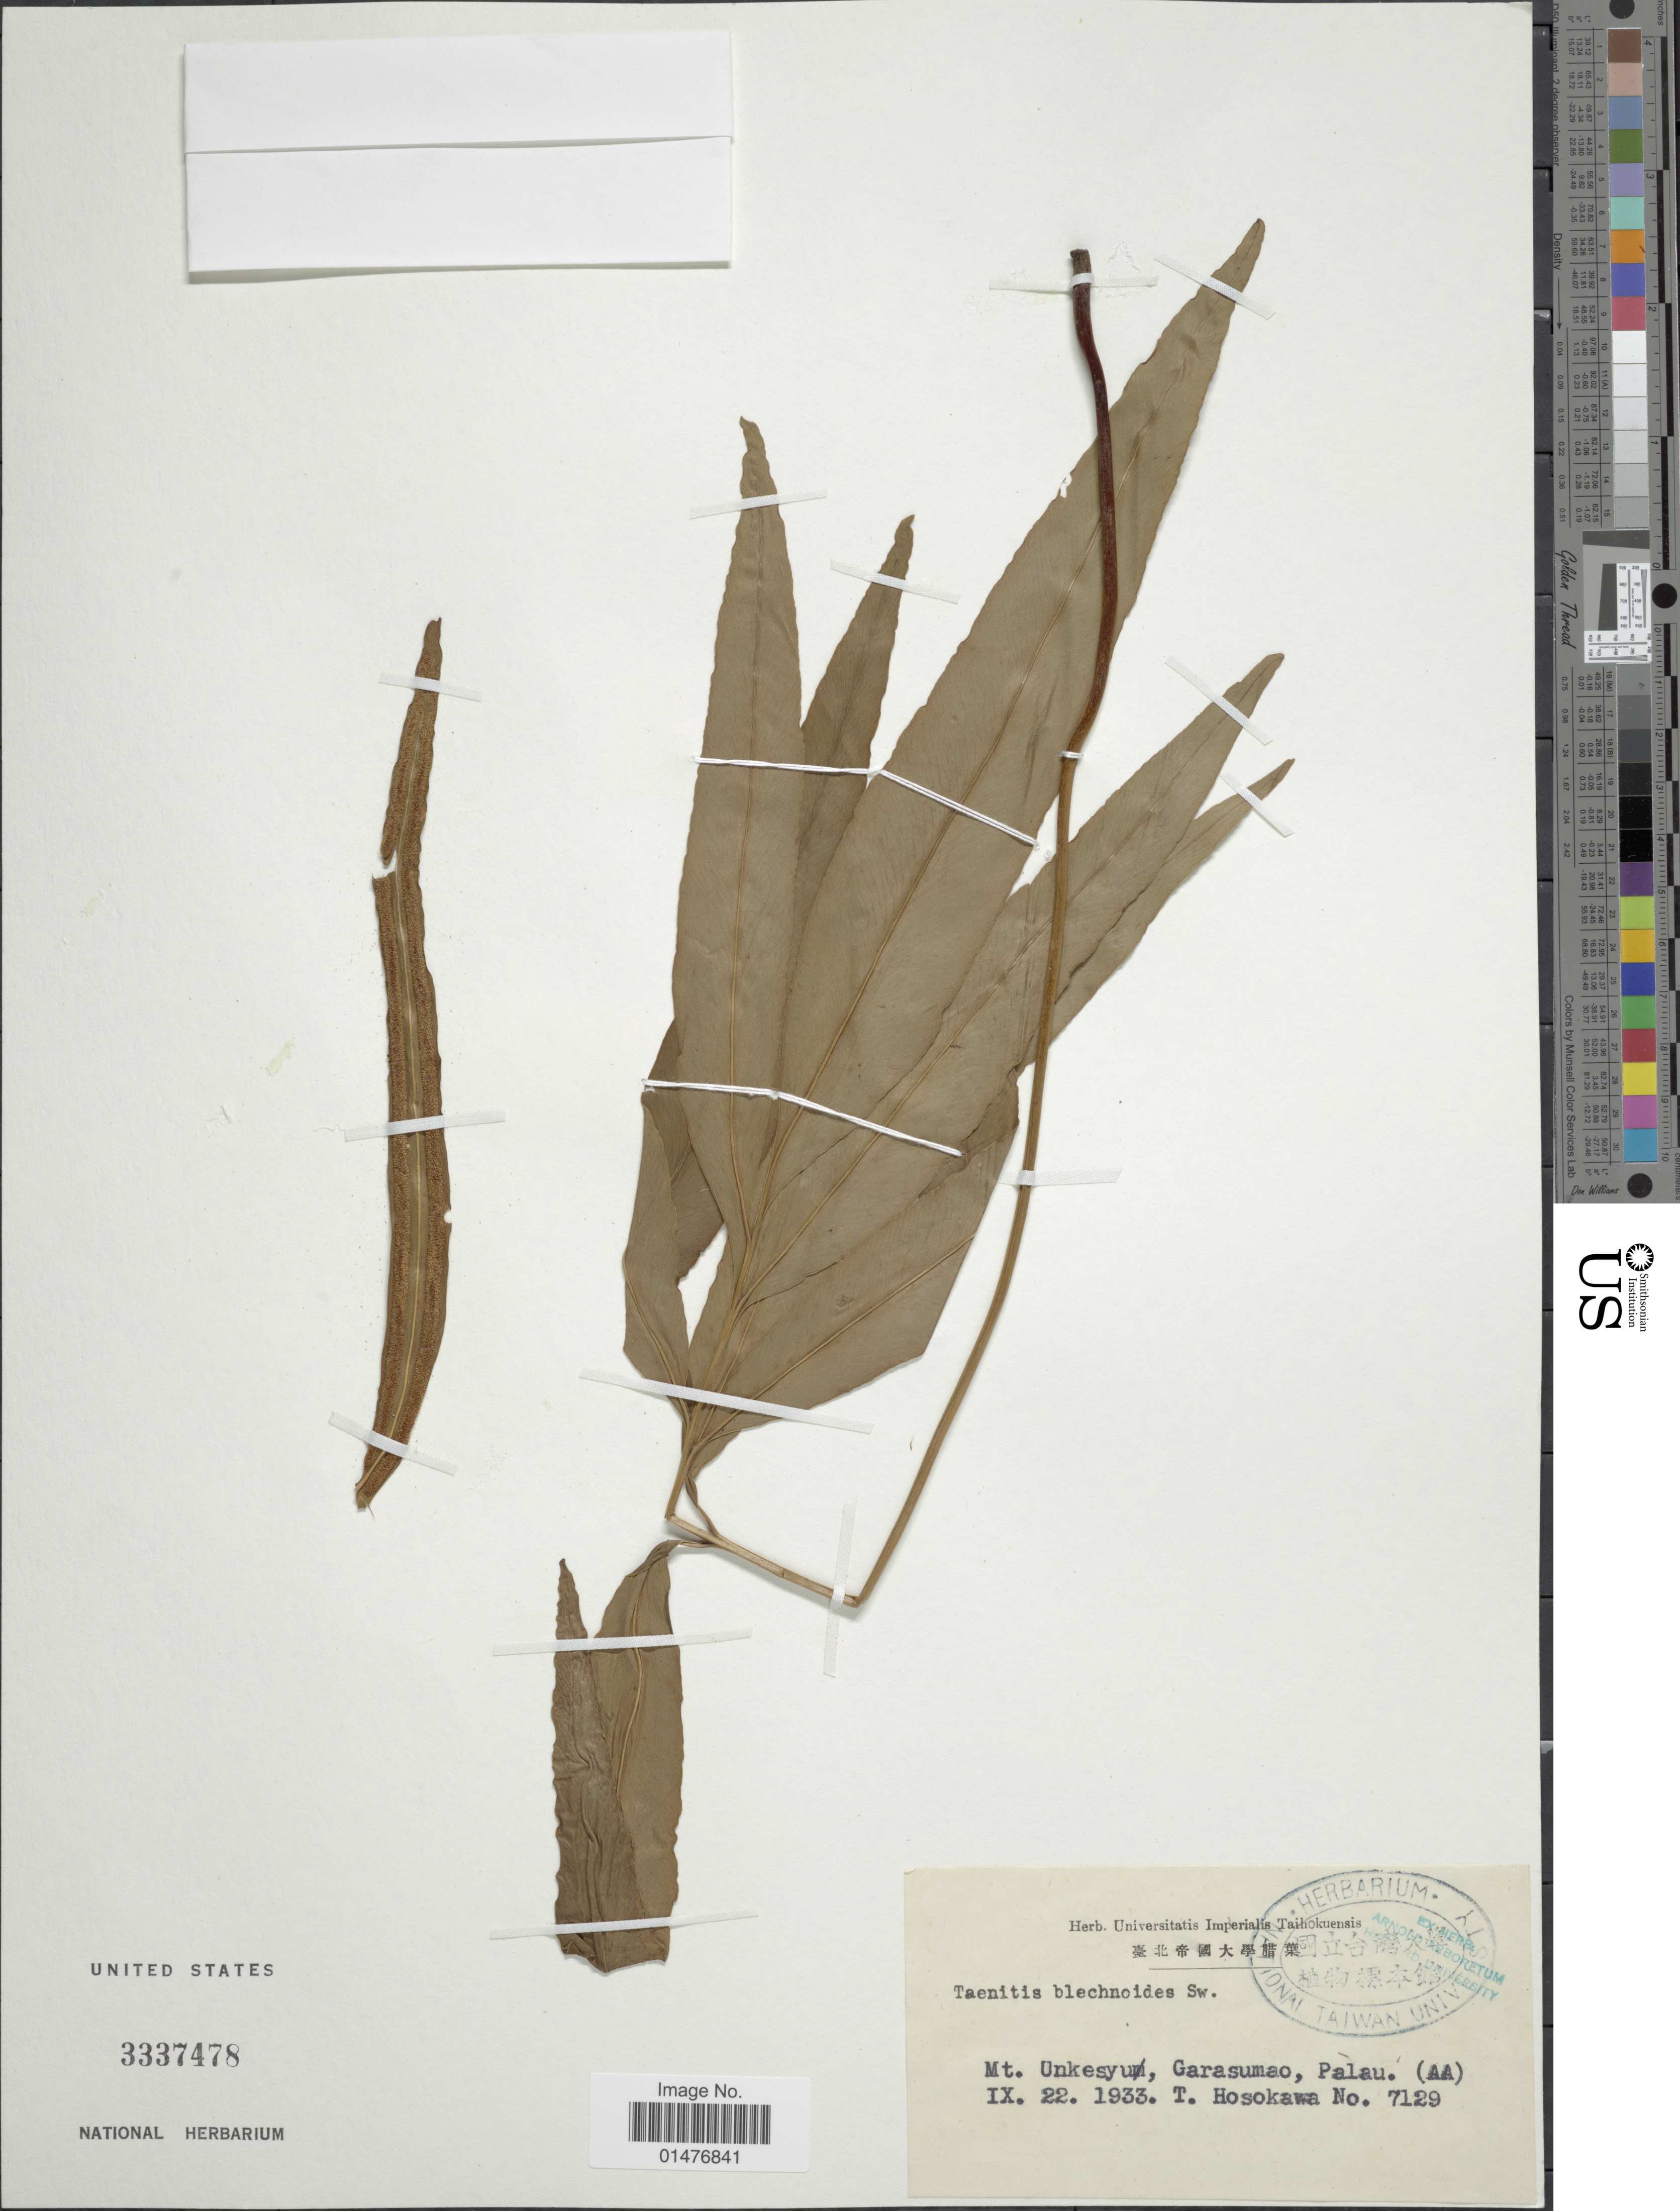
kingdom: Plantae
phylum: Tracheophyta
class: Polypodiopsida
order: Polypodiales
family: Pteridaceae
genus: Taenitis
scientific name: Taenitis blechnoides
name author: (Willd.) Sw.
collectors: T. Hosokawa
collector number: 7129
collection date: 1933-09-22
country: Palau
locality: Mt. Unkesyum, Garasumao, Palau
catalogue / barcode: US 3337478